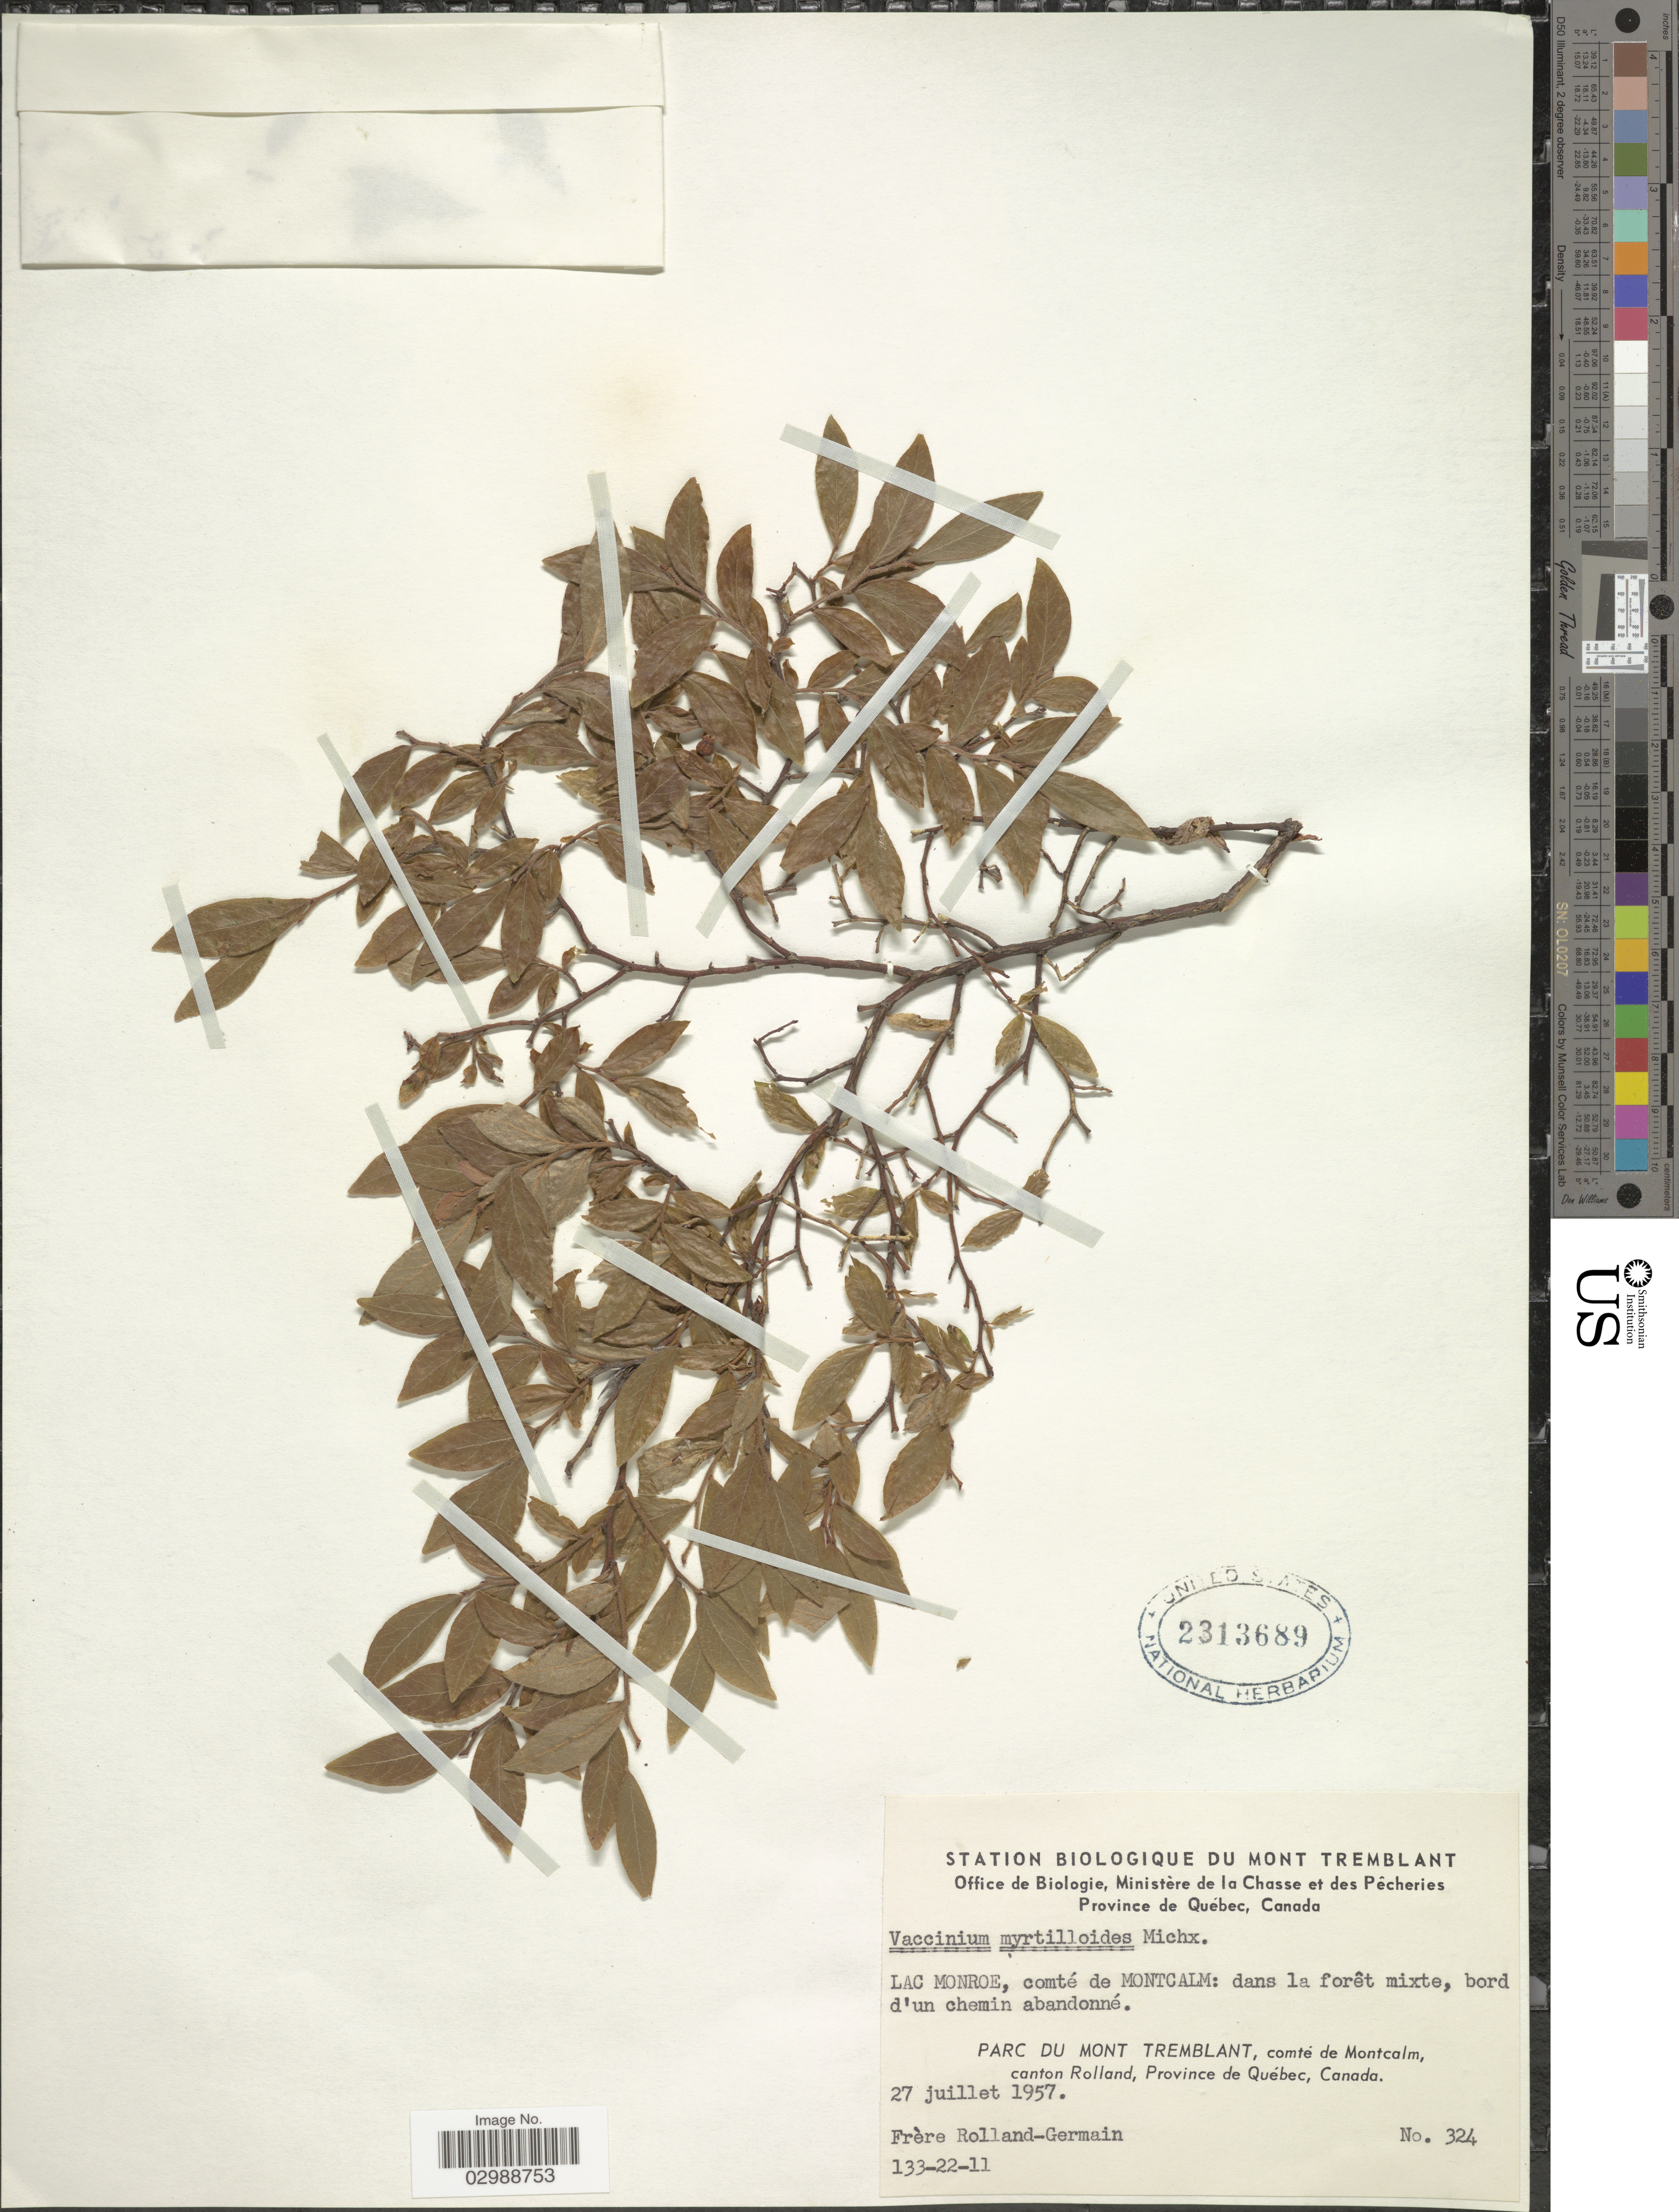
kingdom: Plantae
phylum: Tracheophyta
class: Magnoliopsida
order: Ericales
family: Ericaceae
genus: Vaccinium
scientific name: Vaccinium myrtilloides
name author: Michx.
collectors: Rolland-Germain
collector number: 324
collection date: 1957-07-27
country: Canada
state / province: Quebec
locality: Lac Monroe, comté de Montcalm: dans la forêt mixte. Parc du Mont Tremblant, comté de Montcalm, canton Rolland.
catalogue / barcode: US 2313689